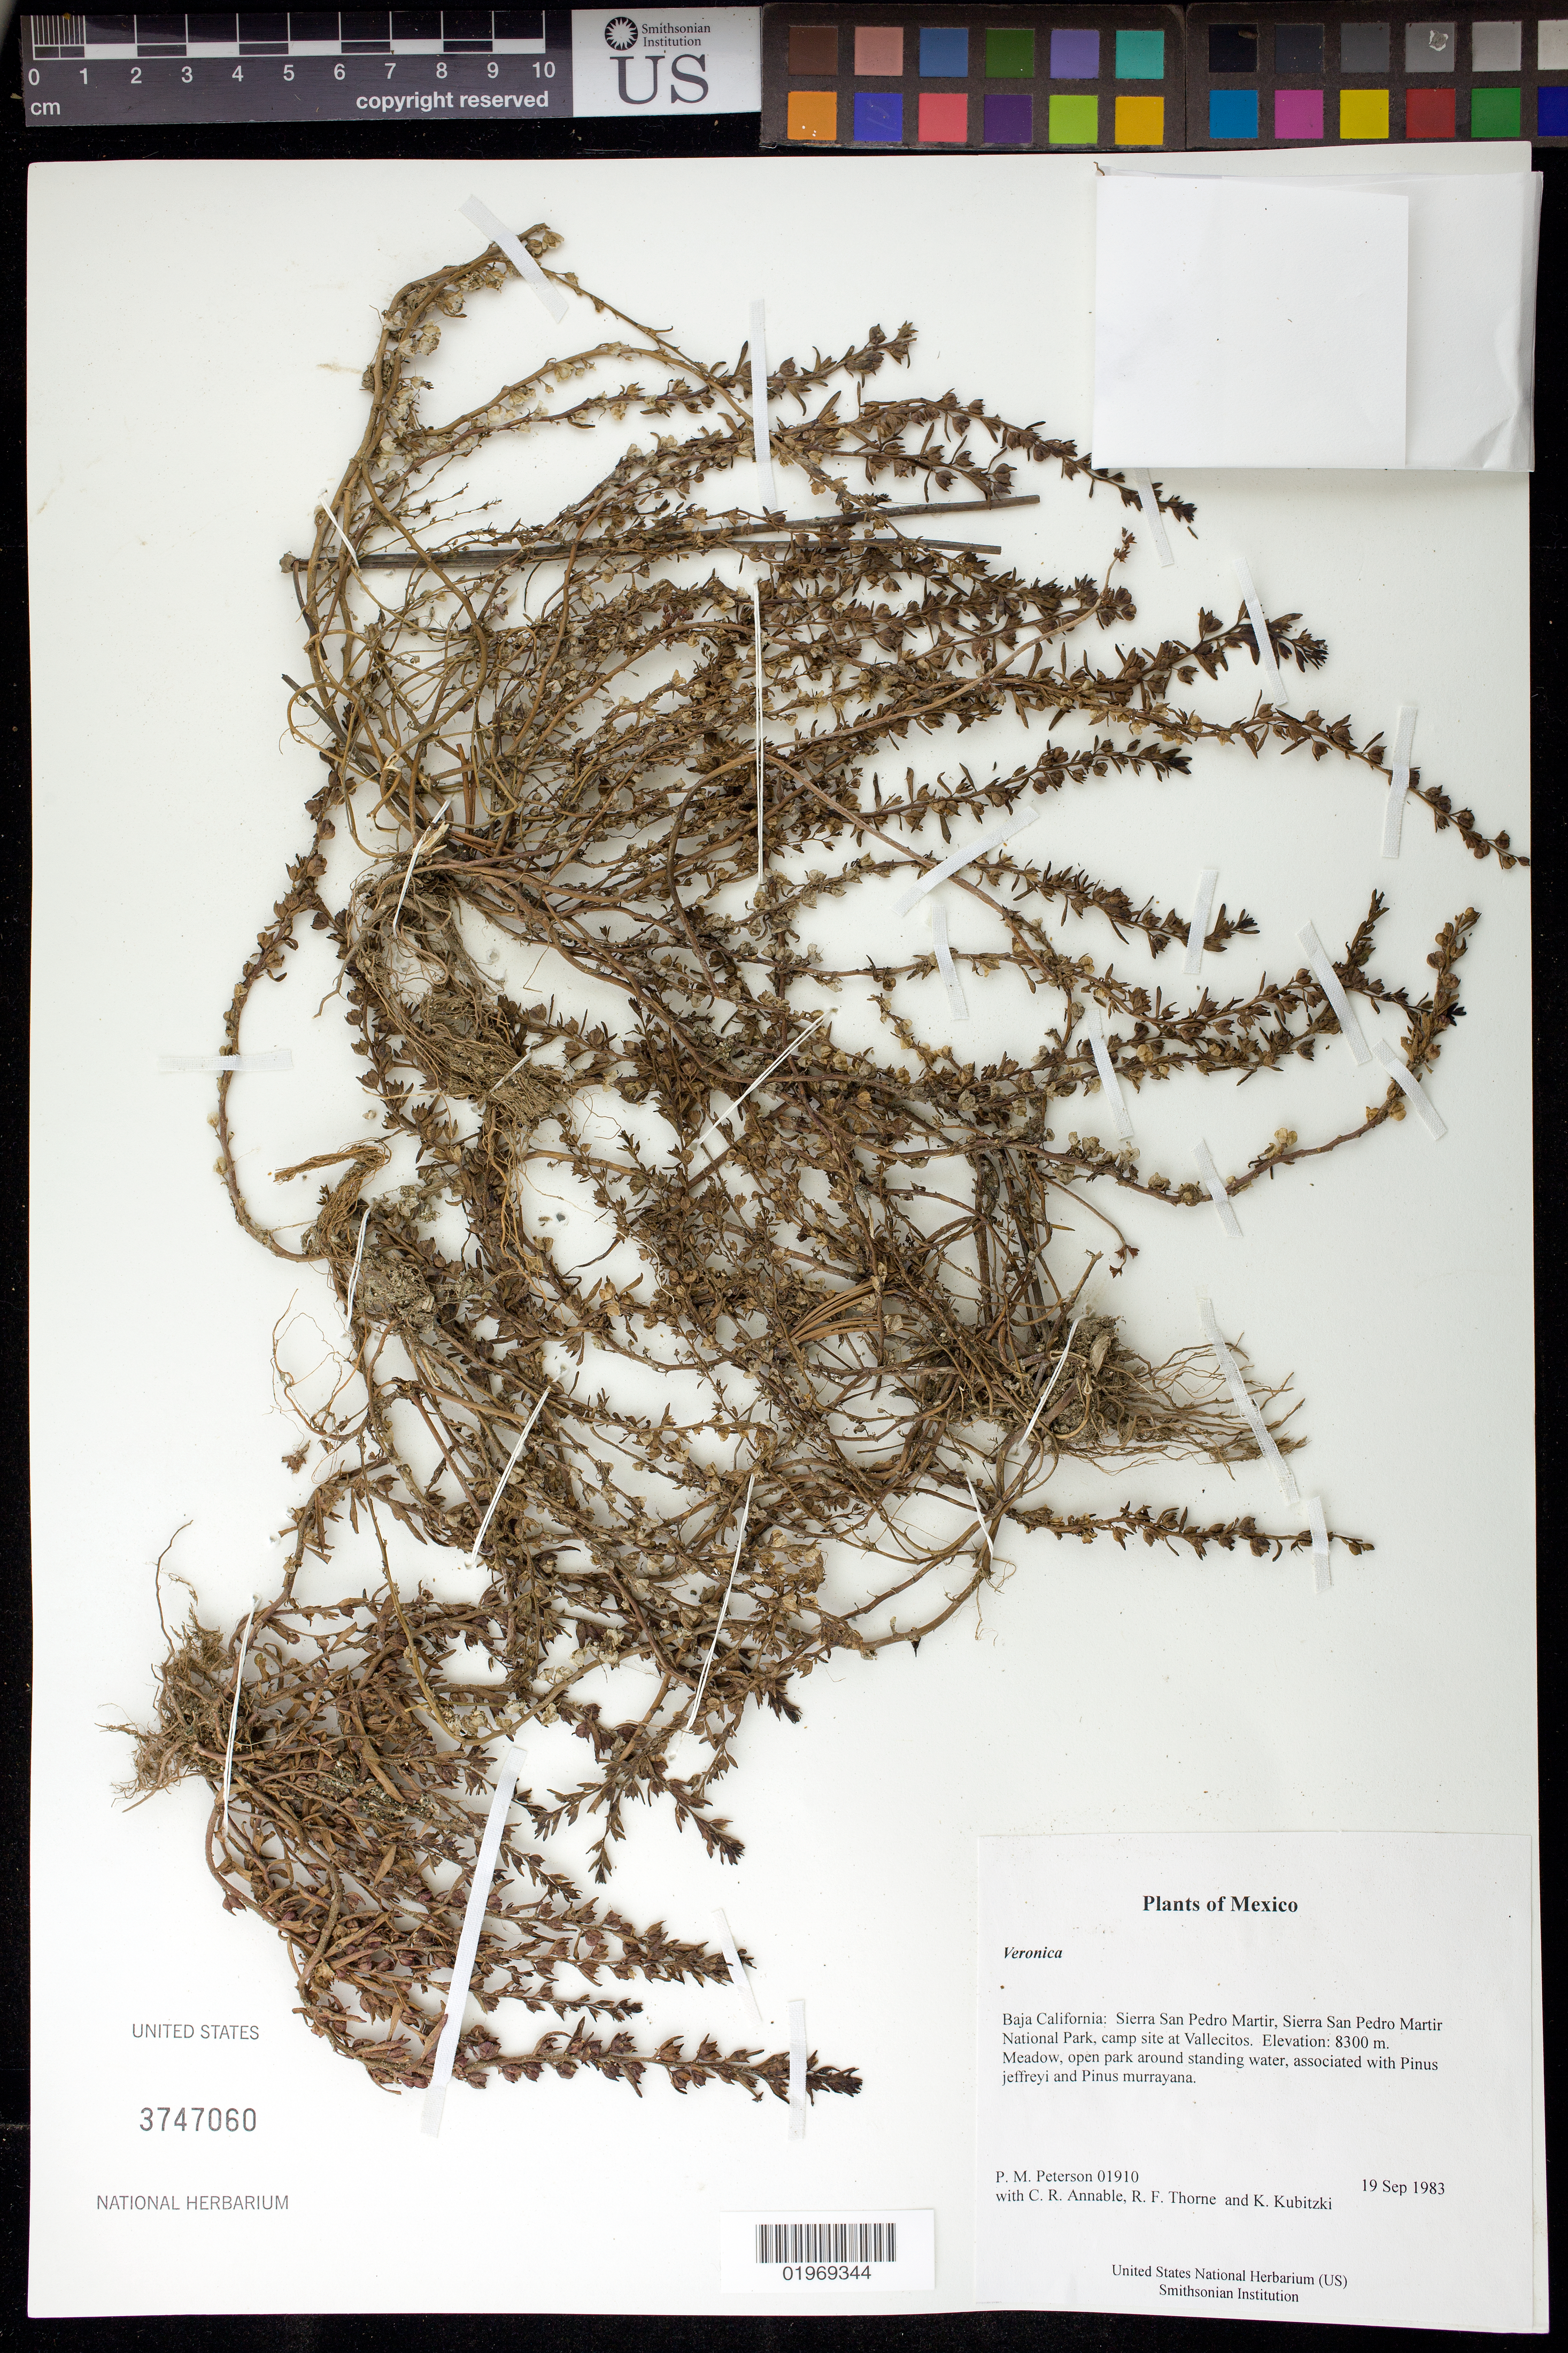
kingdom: Plantae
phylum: Tracheophyta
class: Magnoliopsida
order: Lamiales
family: Plantaginaceae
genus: Veronica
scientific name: Veronica sp.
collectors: P. M. Peterson, C. R. Annable, R. F. Thorne & K. Kubitzki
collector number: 01910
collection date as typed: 19 Sep 1983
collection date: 1983-09-19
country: Mexico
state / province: Baja California Norte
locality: Sierra San Pedro Martir, Sierra San Pedro Martir National Park, camp site at Vallecitos.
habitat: Meadow, open park around standing water, associated with Pinus jeffreyi and Pinus murrayana.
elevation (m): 8300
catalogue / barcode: US 3747060